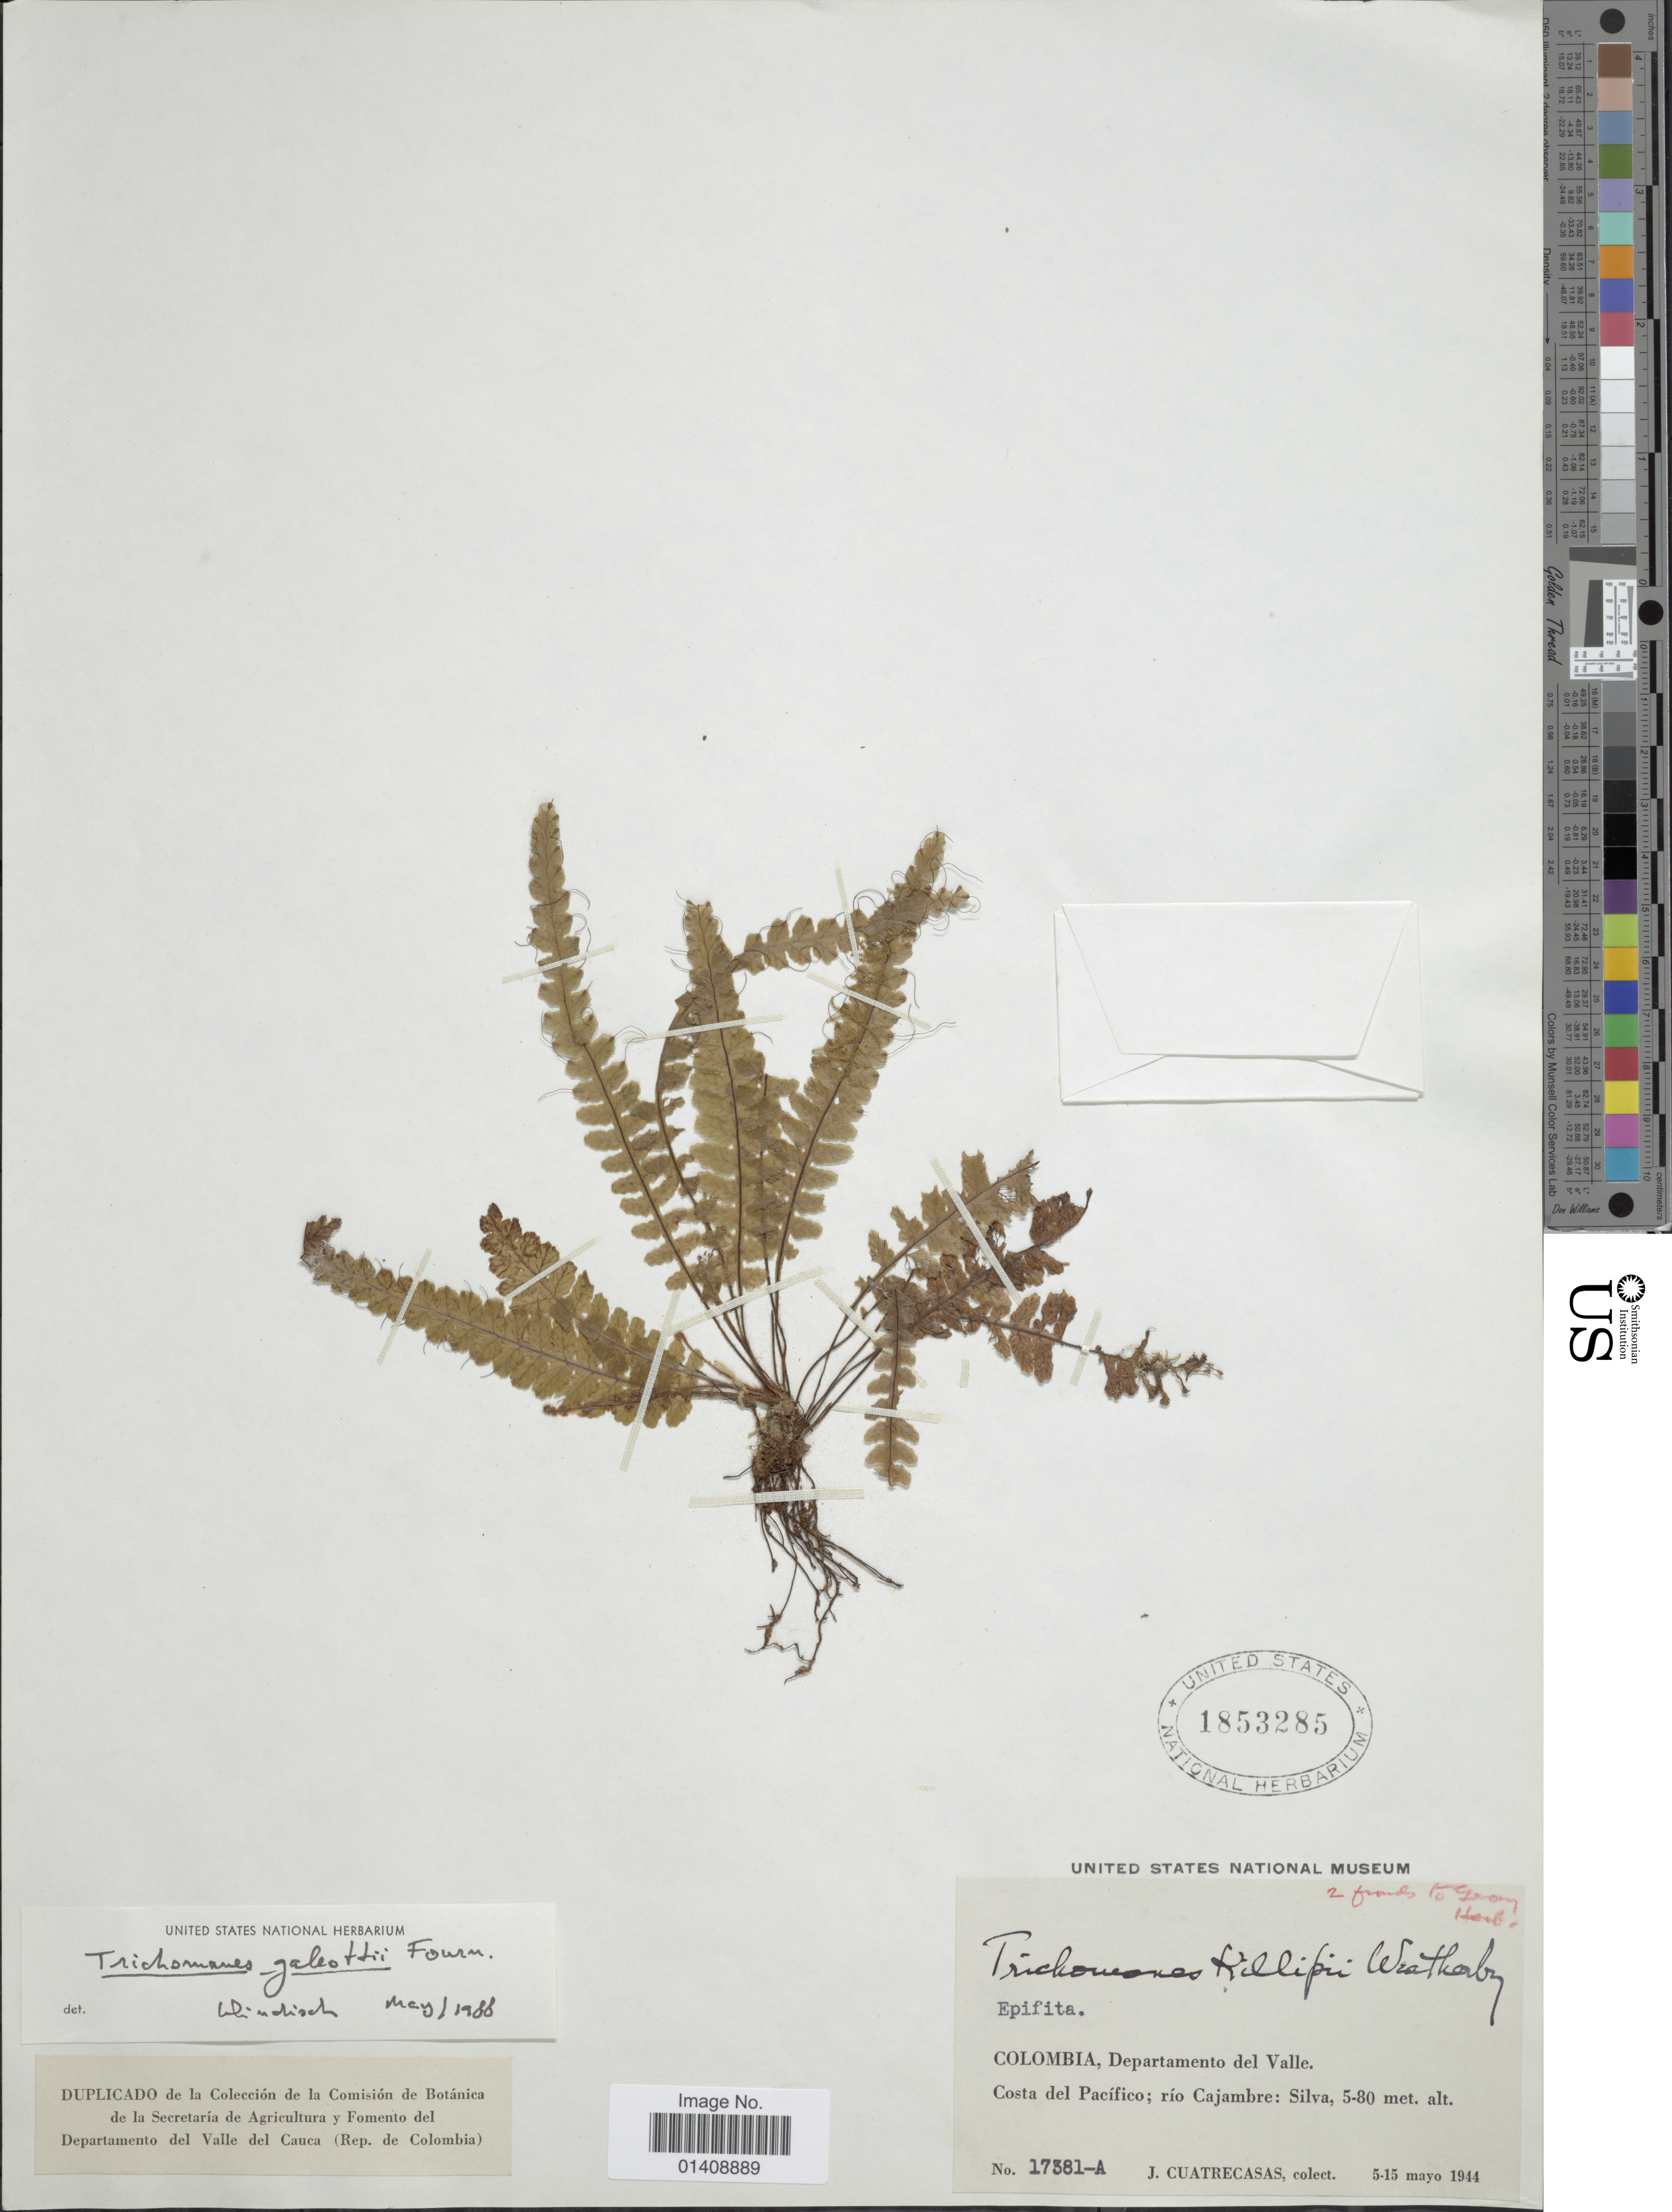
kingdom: Plantae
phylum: Tracheophyta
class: Polypodiopsida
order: Hymenophyllales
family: Hymenophyllaceae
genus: Trichomanes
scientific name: Trichomanes galeottii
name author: E. Fourn.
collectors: J. Cuatrecasas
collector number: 17381-A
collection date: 1944-05-05/1944-05-15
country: Colombia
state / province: Valle del Cauca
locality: Costa del Pacifico; rio Cajambre: Silva.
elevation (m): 5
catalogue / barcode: US 1853285